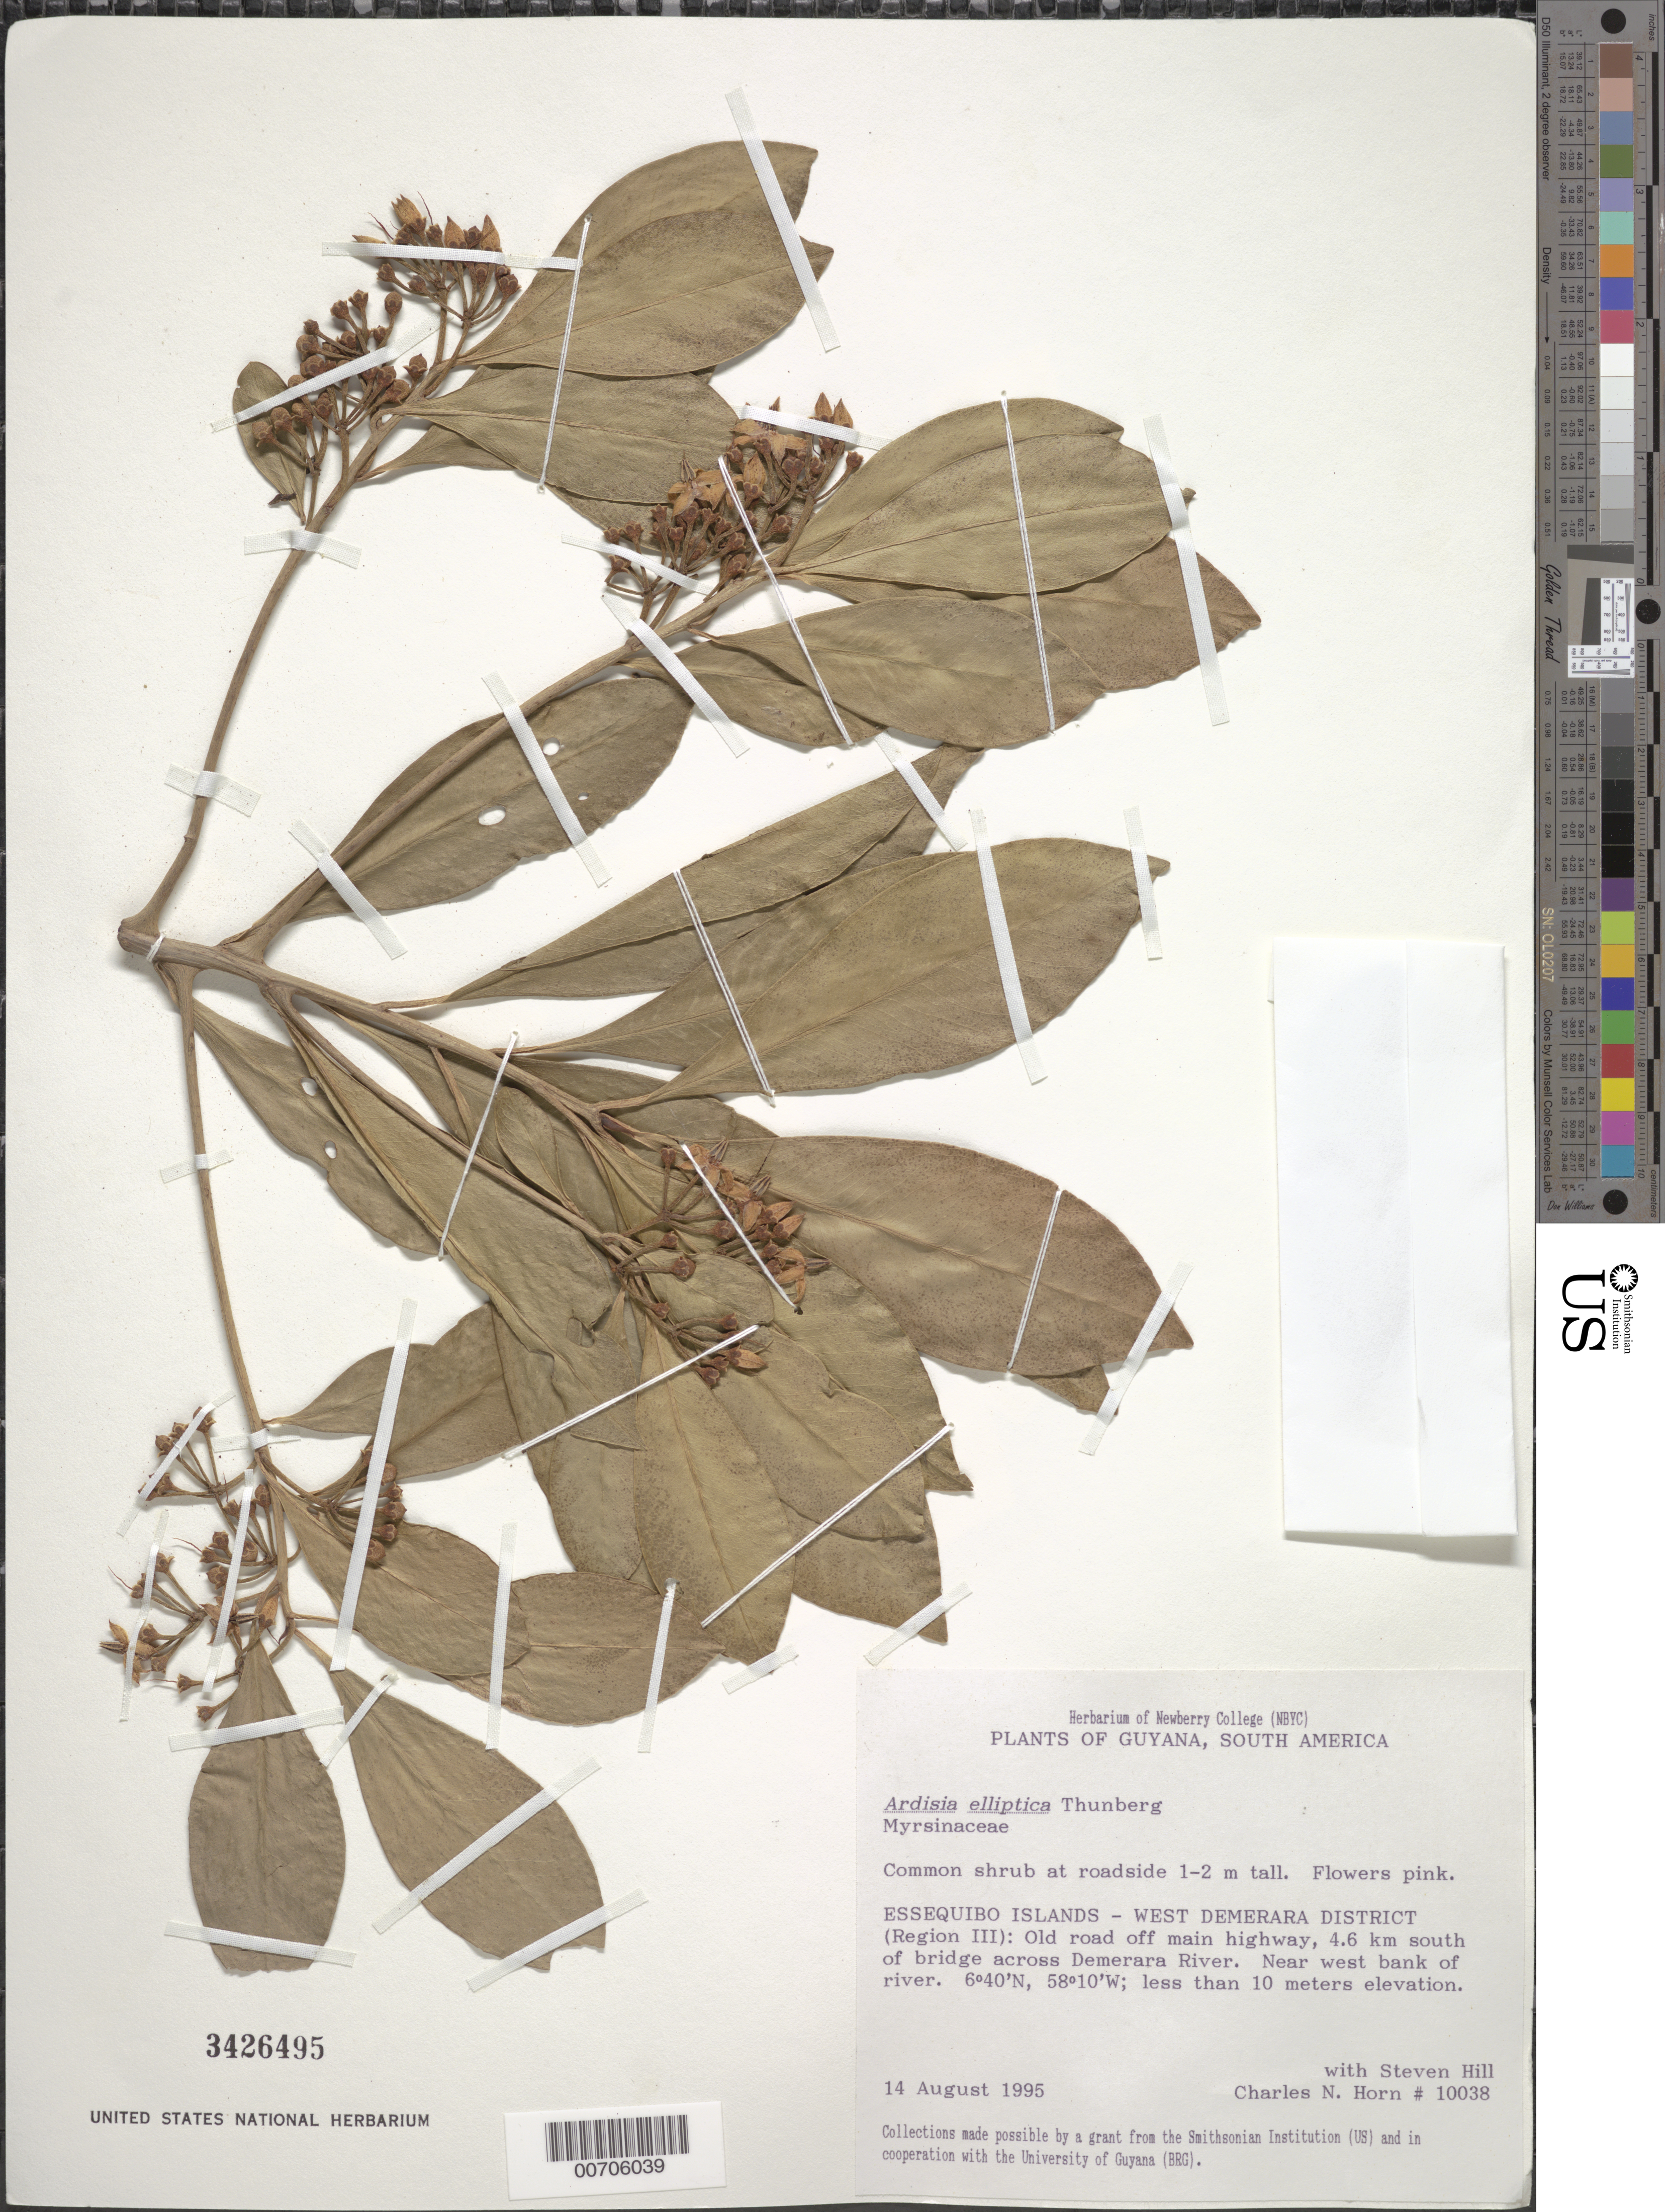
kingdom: Plantae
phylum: Tracheophyta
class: Magnoliopsida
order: Ericales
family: Primulaceae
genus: Ardisia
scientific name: Ardisia elliptica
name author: Thunb.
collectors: C. N. Horn & S. Hill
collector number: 10038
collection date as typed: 14-Aug-95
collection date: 1995-08-14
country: Guyana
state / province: Essequibo Isl-W. Demerara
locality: Demerara R., 4.6 km S of bridge across river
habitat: Roadside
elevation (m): -2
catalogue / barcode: US 3426495